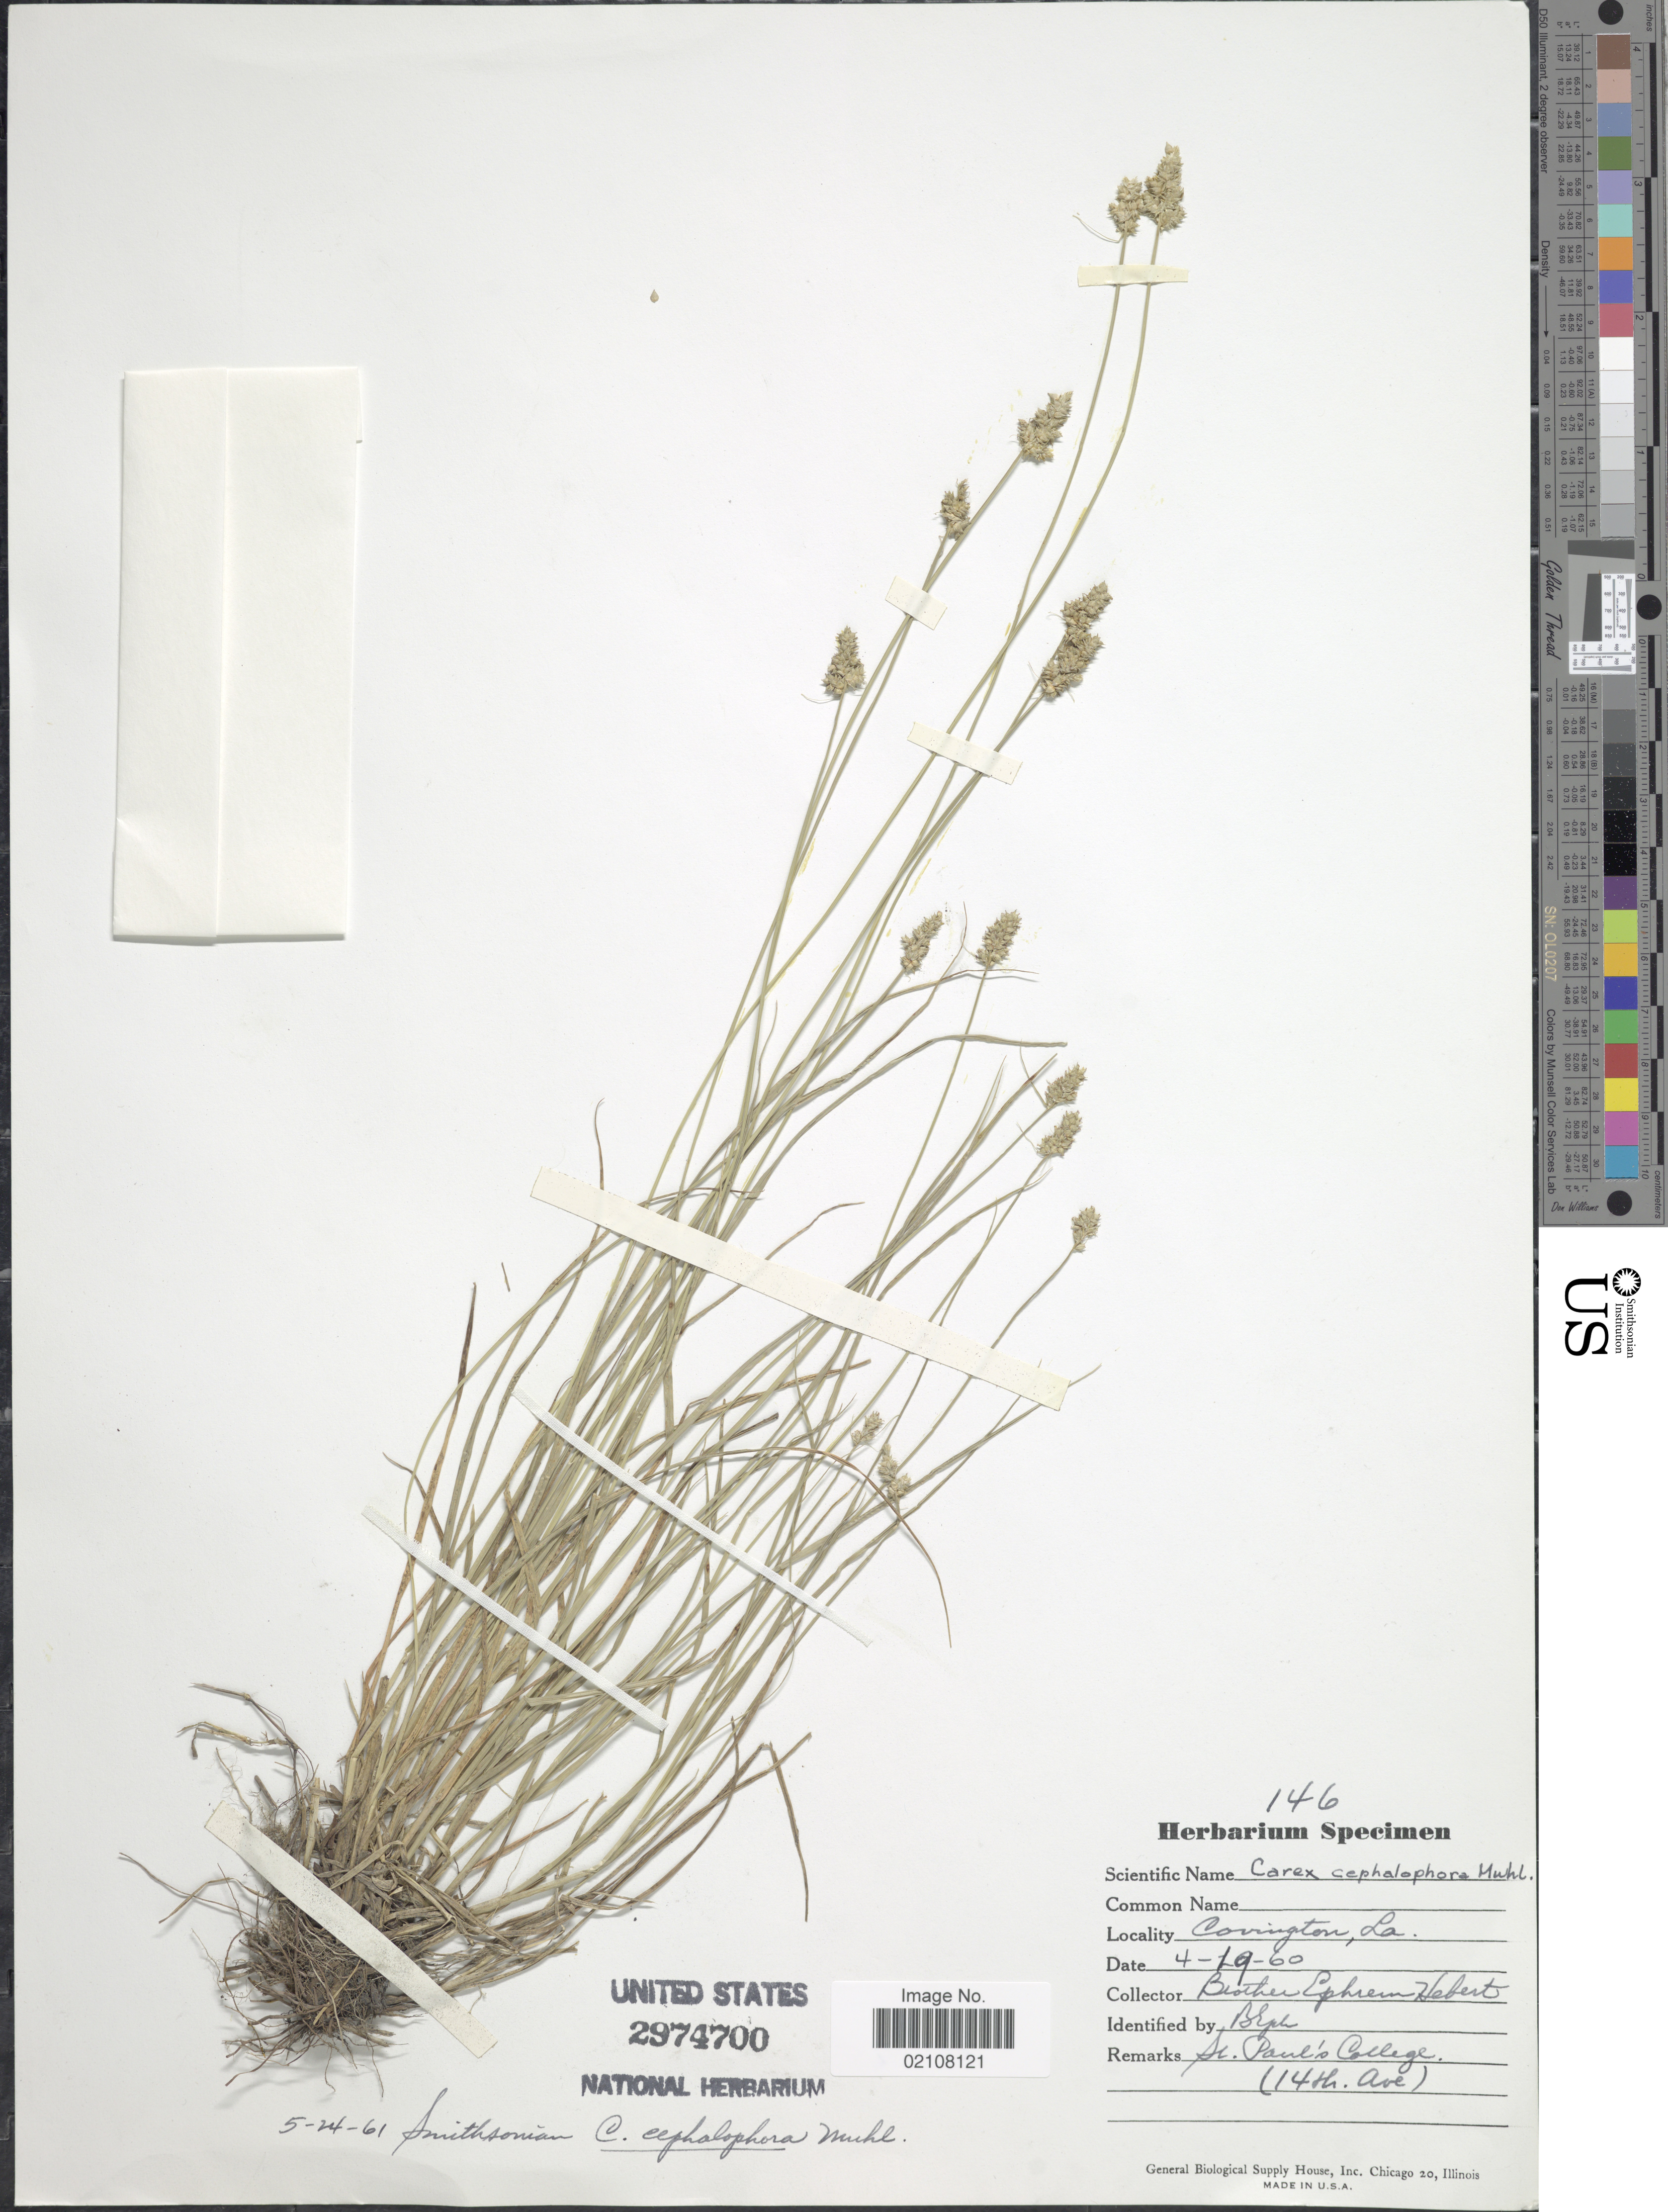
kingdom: Plantae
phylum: Tracheophyta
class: Liliopsida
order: Poales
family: Cyperaceae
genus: Carex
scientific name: Carex cephalophora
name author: Muhl. ex Willd.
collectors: E. Hebert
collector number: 146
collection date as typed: Transcribed d/m/y: 19/4/60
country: United States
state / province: Louisiana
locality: Covington, St. Paul's College (14th. Ave)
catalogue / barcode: US 2974700